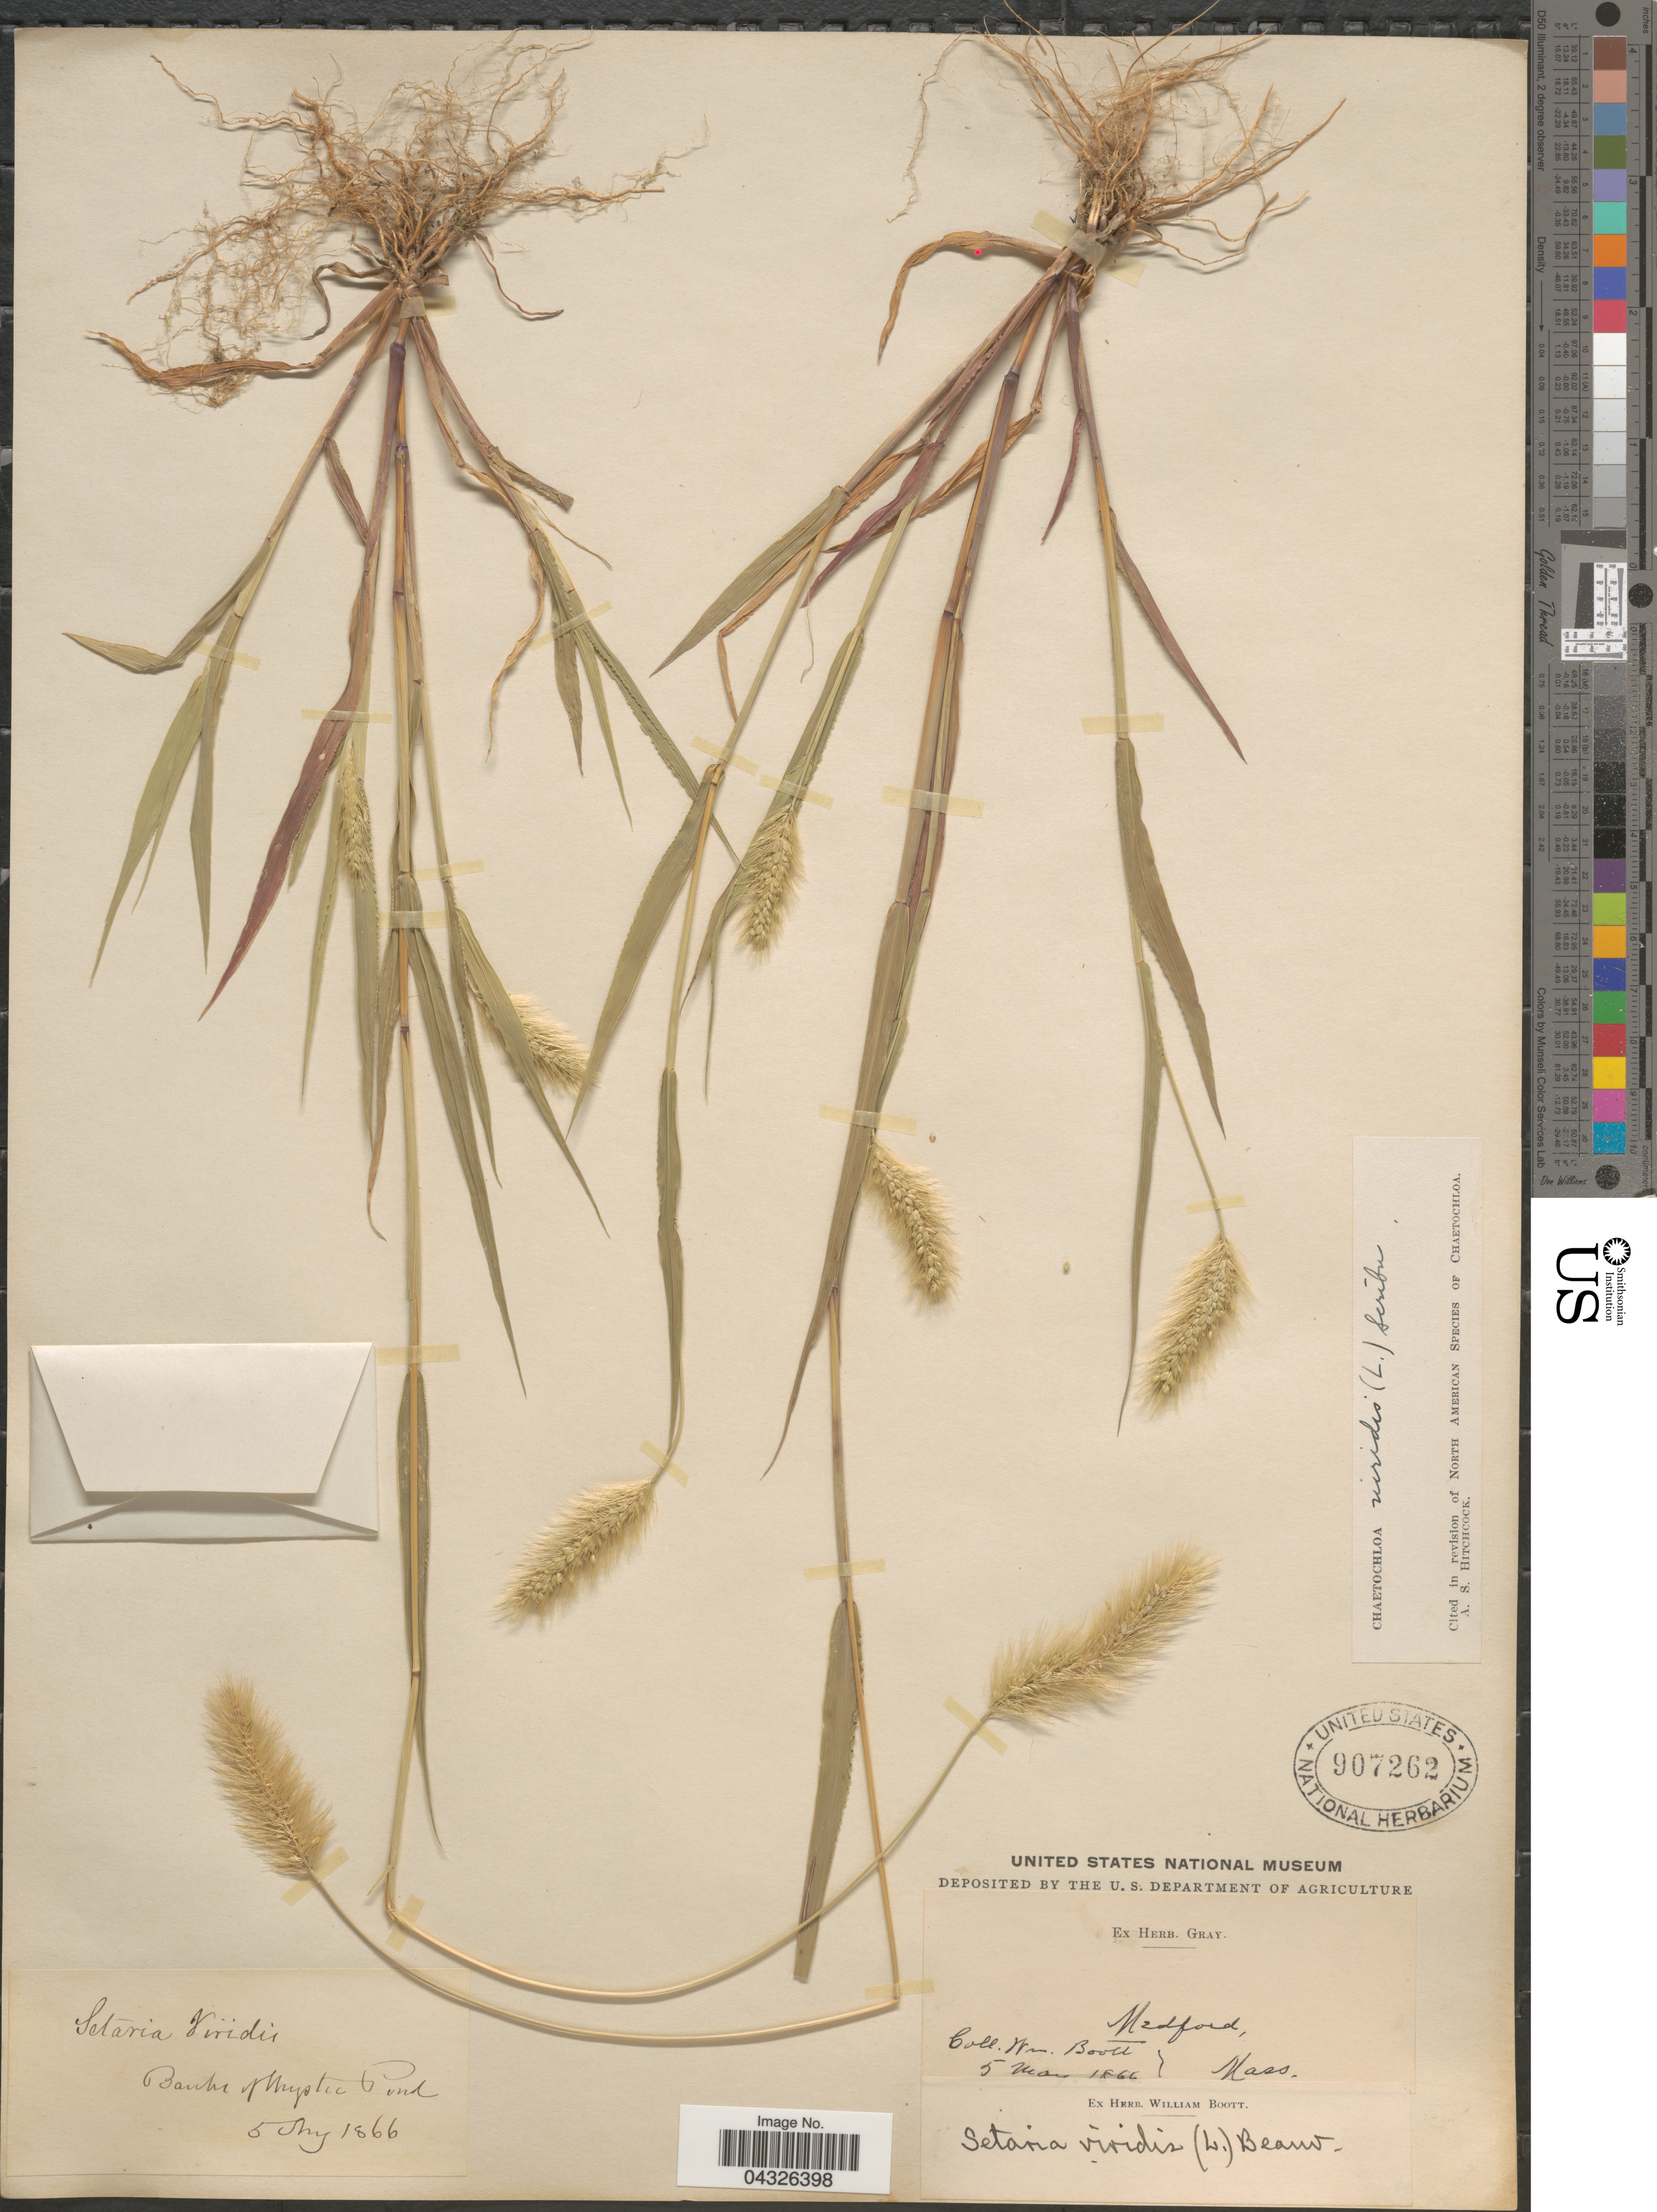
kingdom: Plantae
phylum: Tracheophyta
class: Liliopsida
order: Poales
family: Poaceae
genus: Setaria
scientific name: Setaria viridis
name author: (L.) P. Beauv.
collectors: W. Boott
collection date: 1866-05-05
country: United States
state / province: Massachusetts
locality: Banks of Mystic Pond. Medford.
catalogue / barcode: US 907262